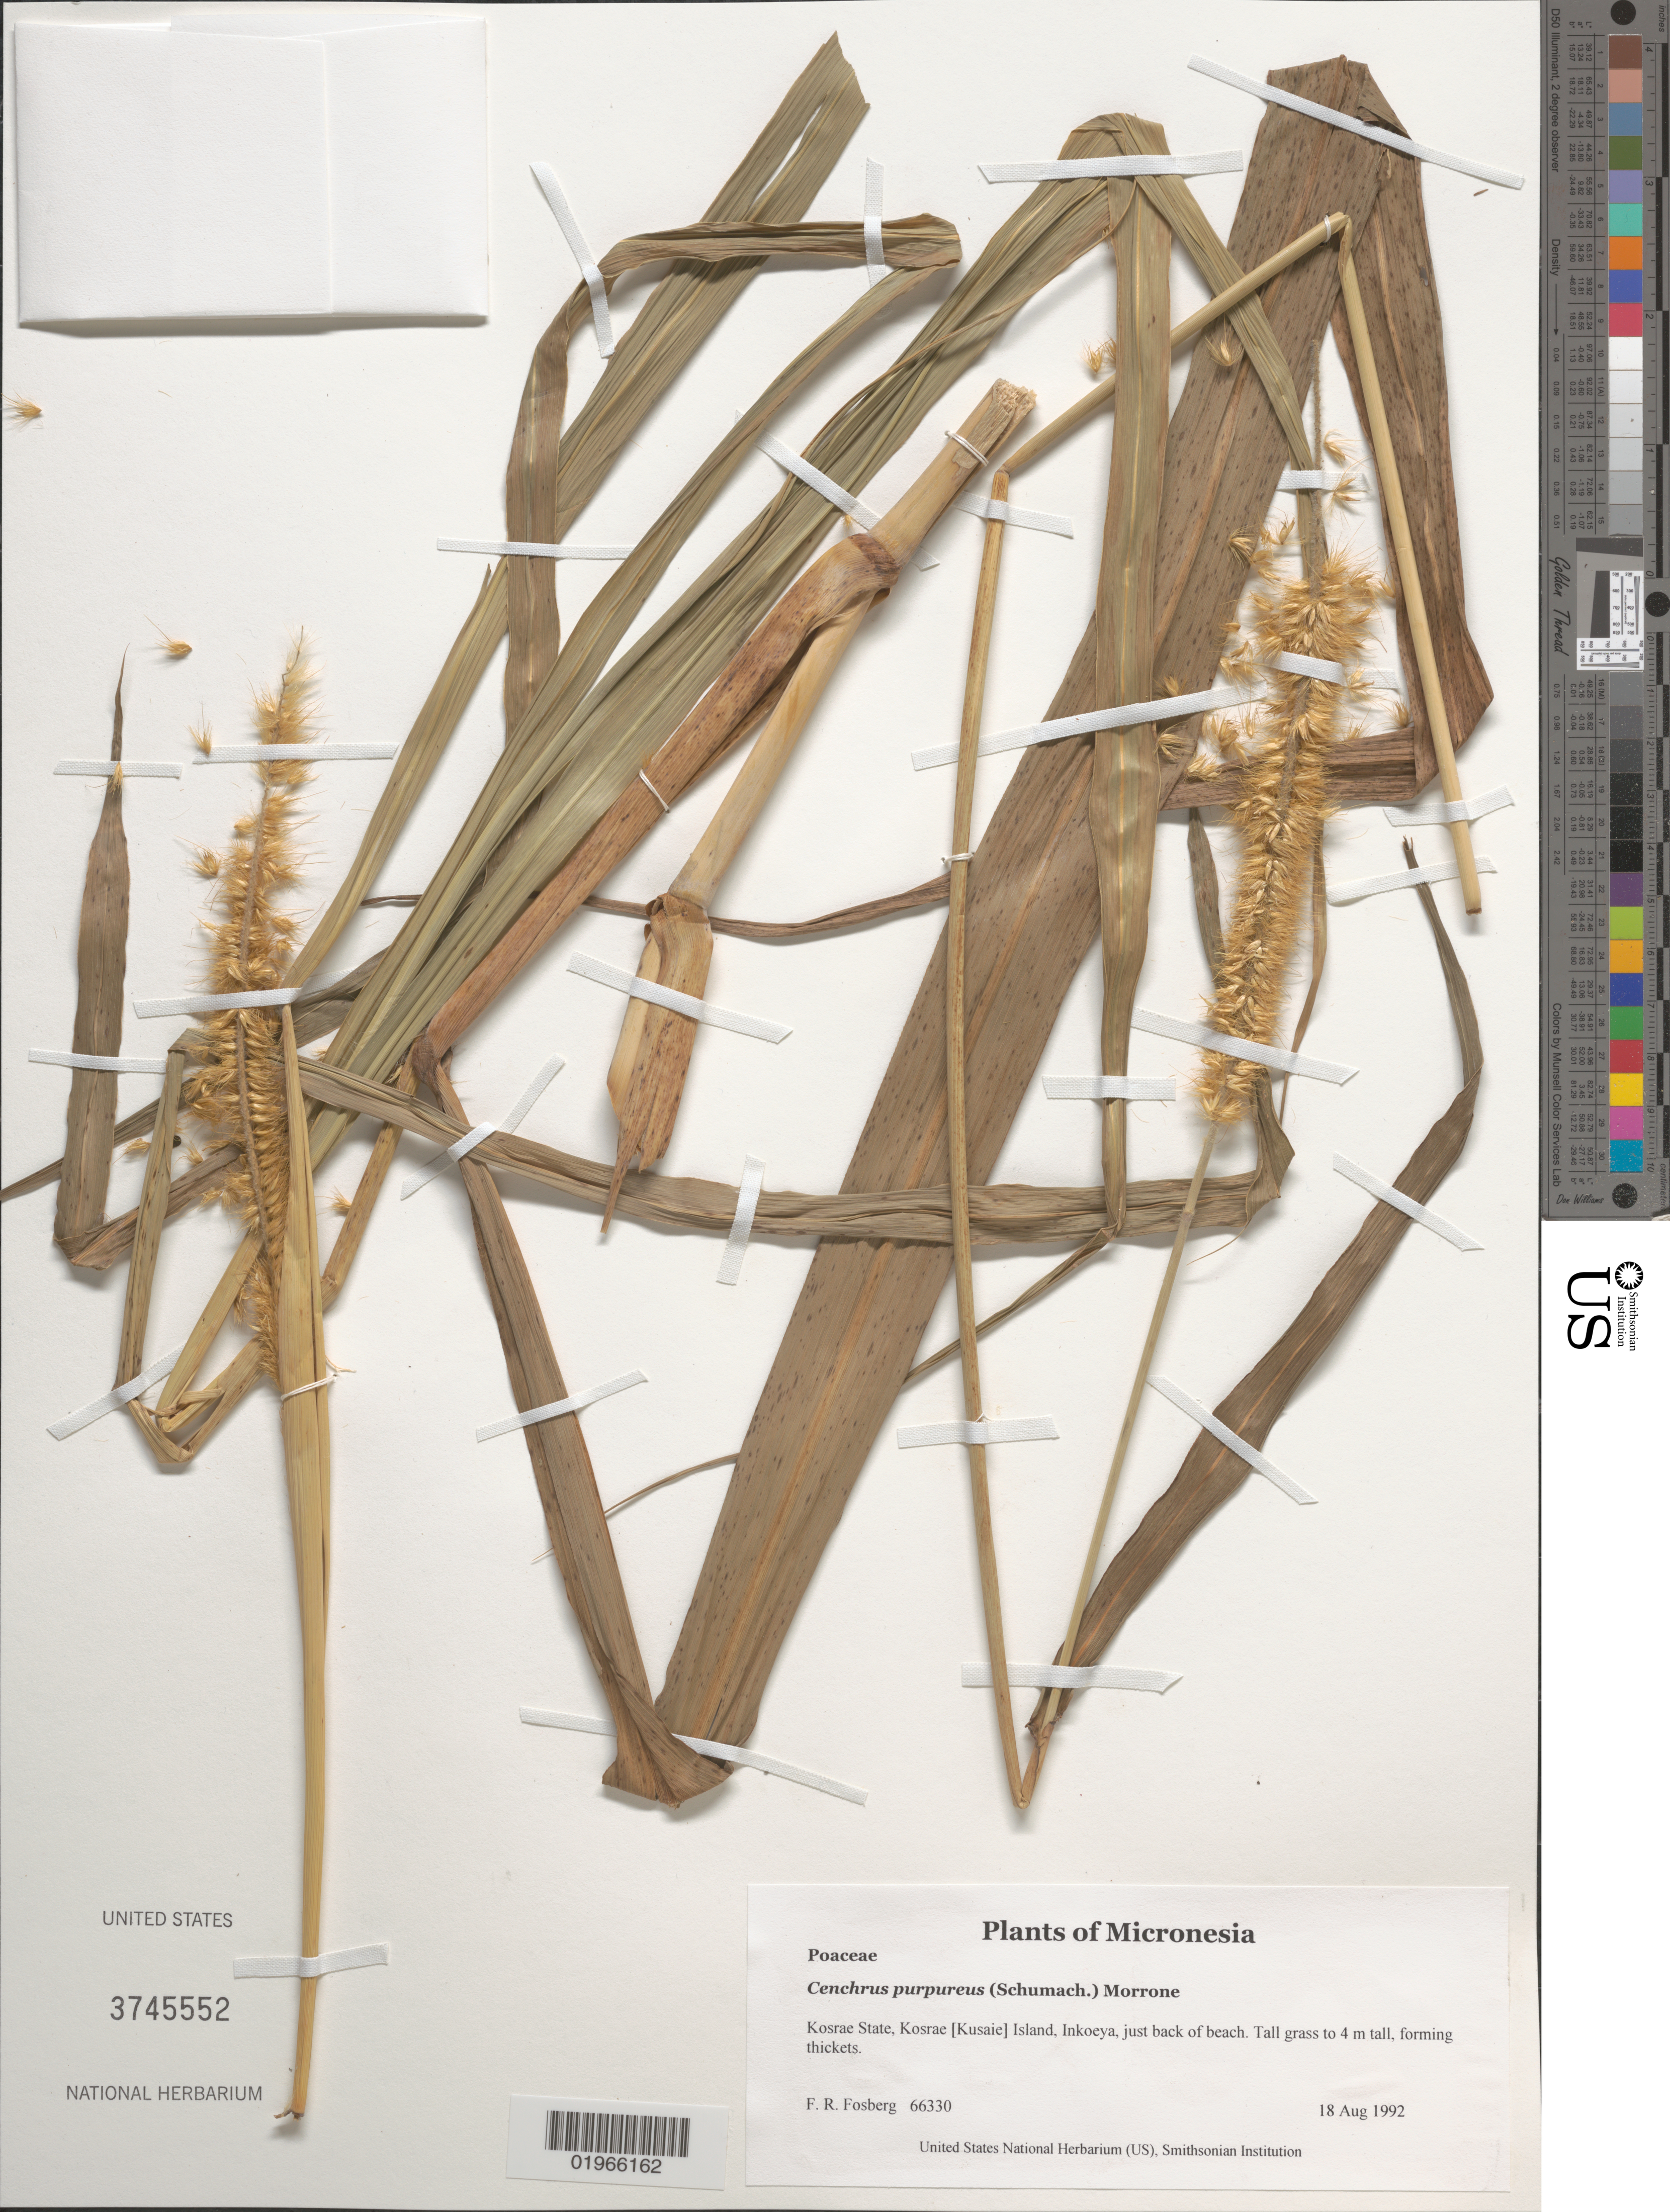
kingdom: Plantae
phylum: Tracheophyta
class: Liliopsida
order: Poales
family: Poaceae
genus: Pennisetum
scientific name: Pennisetum purpureum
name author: Schumach.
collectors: F. R. Fosberg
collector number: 66330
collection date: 1992-08-18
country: Micronesia, Federated States of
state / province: Kosrae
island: Kosrae [Kusaie]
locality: Inkoeya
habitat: Just back of beach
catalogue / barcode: US 3745552